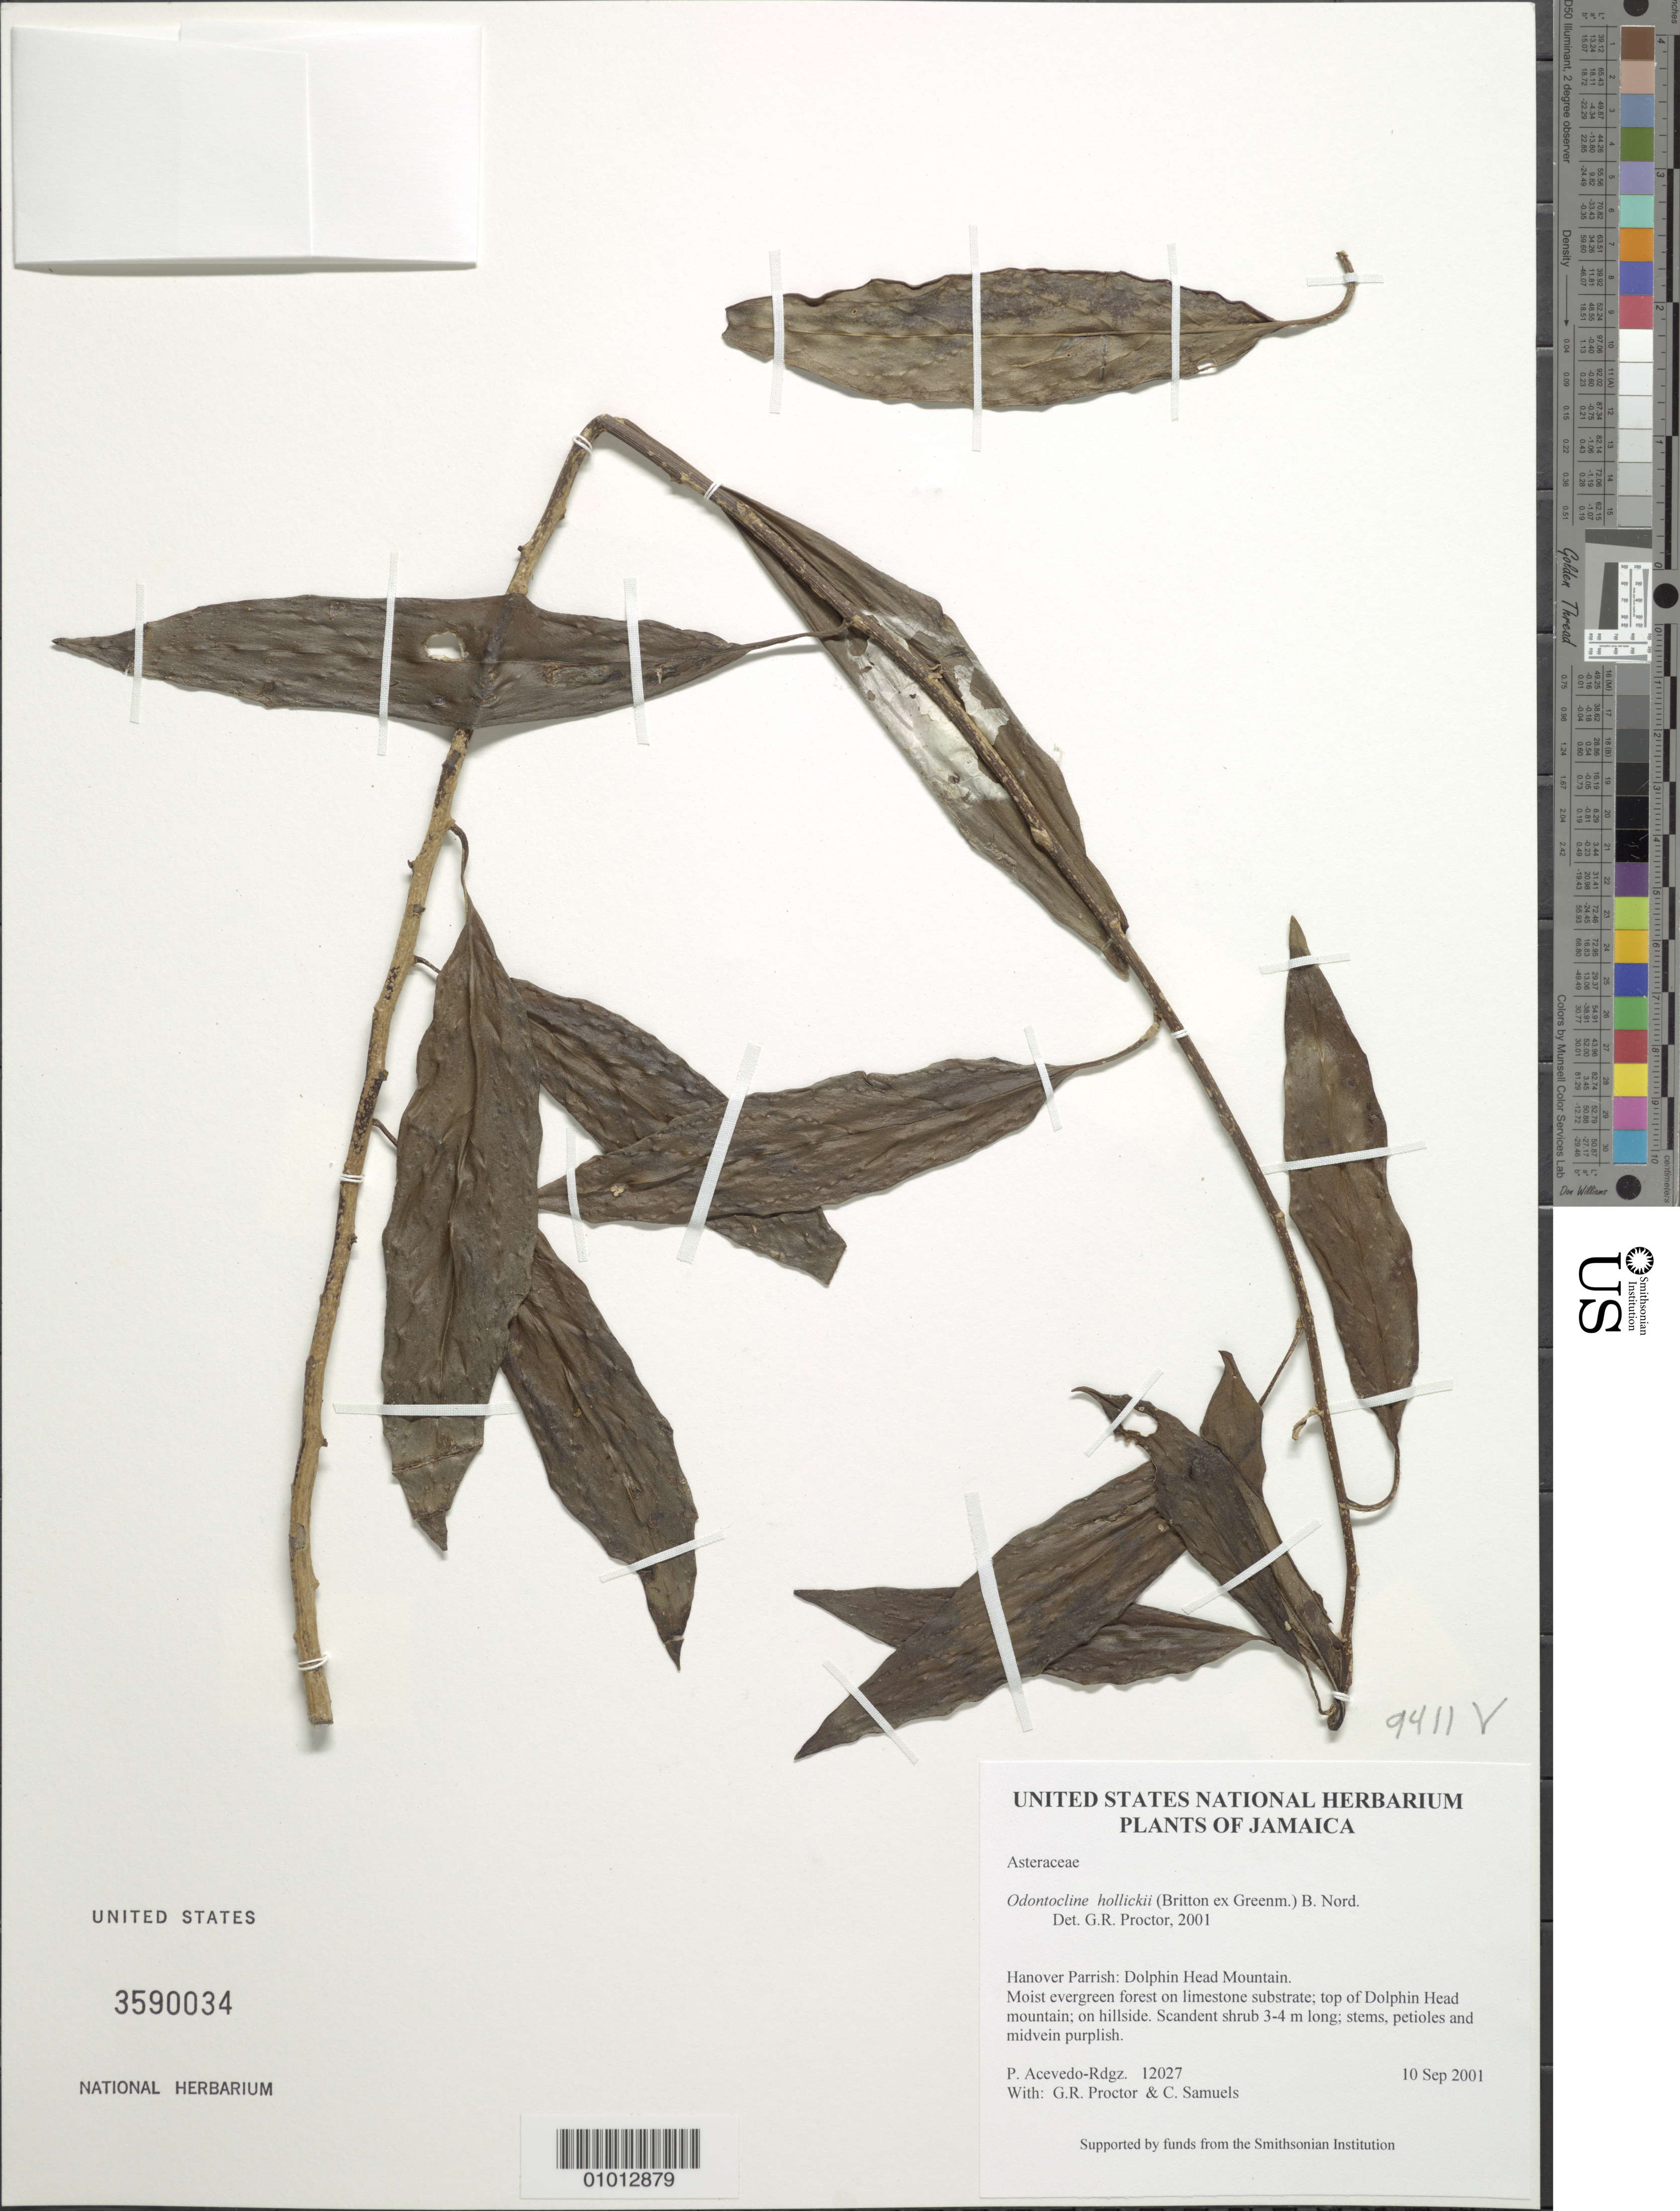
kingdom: Plantae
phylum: Tracheophyta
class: Magnoliopsida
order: Asterales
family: Asteraceae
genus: Odontocline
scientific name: Odontocline hollickii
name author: (Britton ex Greenm.) B. Nord.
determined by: Proctor, G. R.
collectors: P. Acevedo-Rodr., G. R. Proctor & C. Samuels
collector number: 12027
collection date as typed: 10 Sep 2001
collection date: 2001-09-10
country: Jamaica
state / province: Hanover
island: Jamaica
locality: Hanover Parrish: Dolphin Head Mountain.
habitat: Moist evergreen forest on limestone substrate; top of Dolphin Head mountain; on hillside.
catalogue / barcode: US 3590034